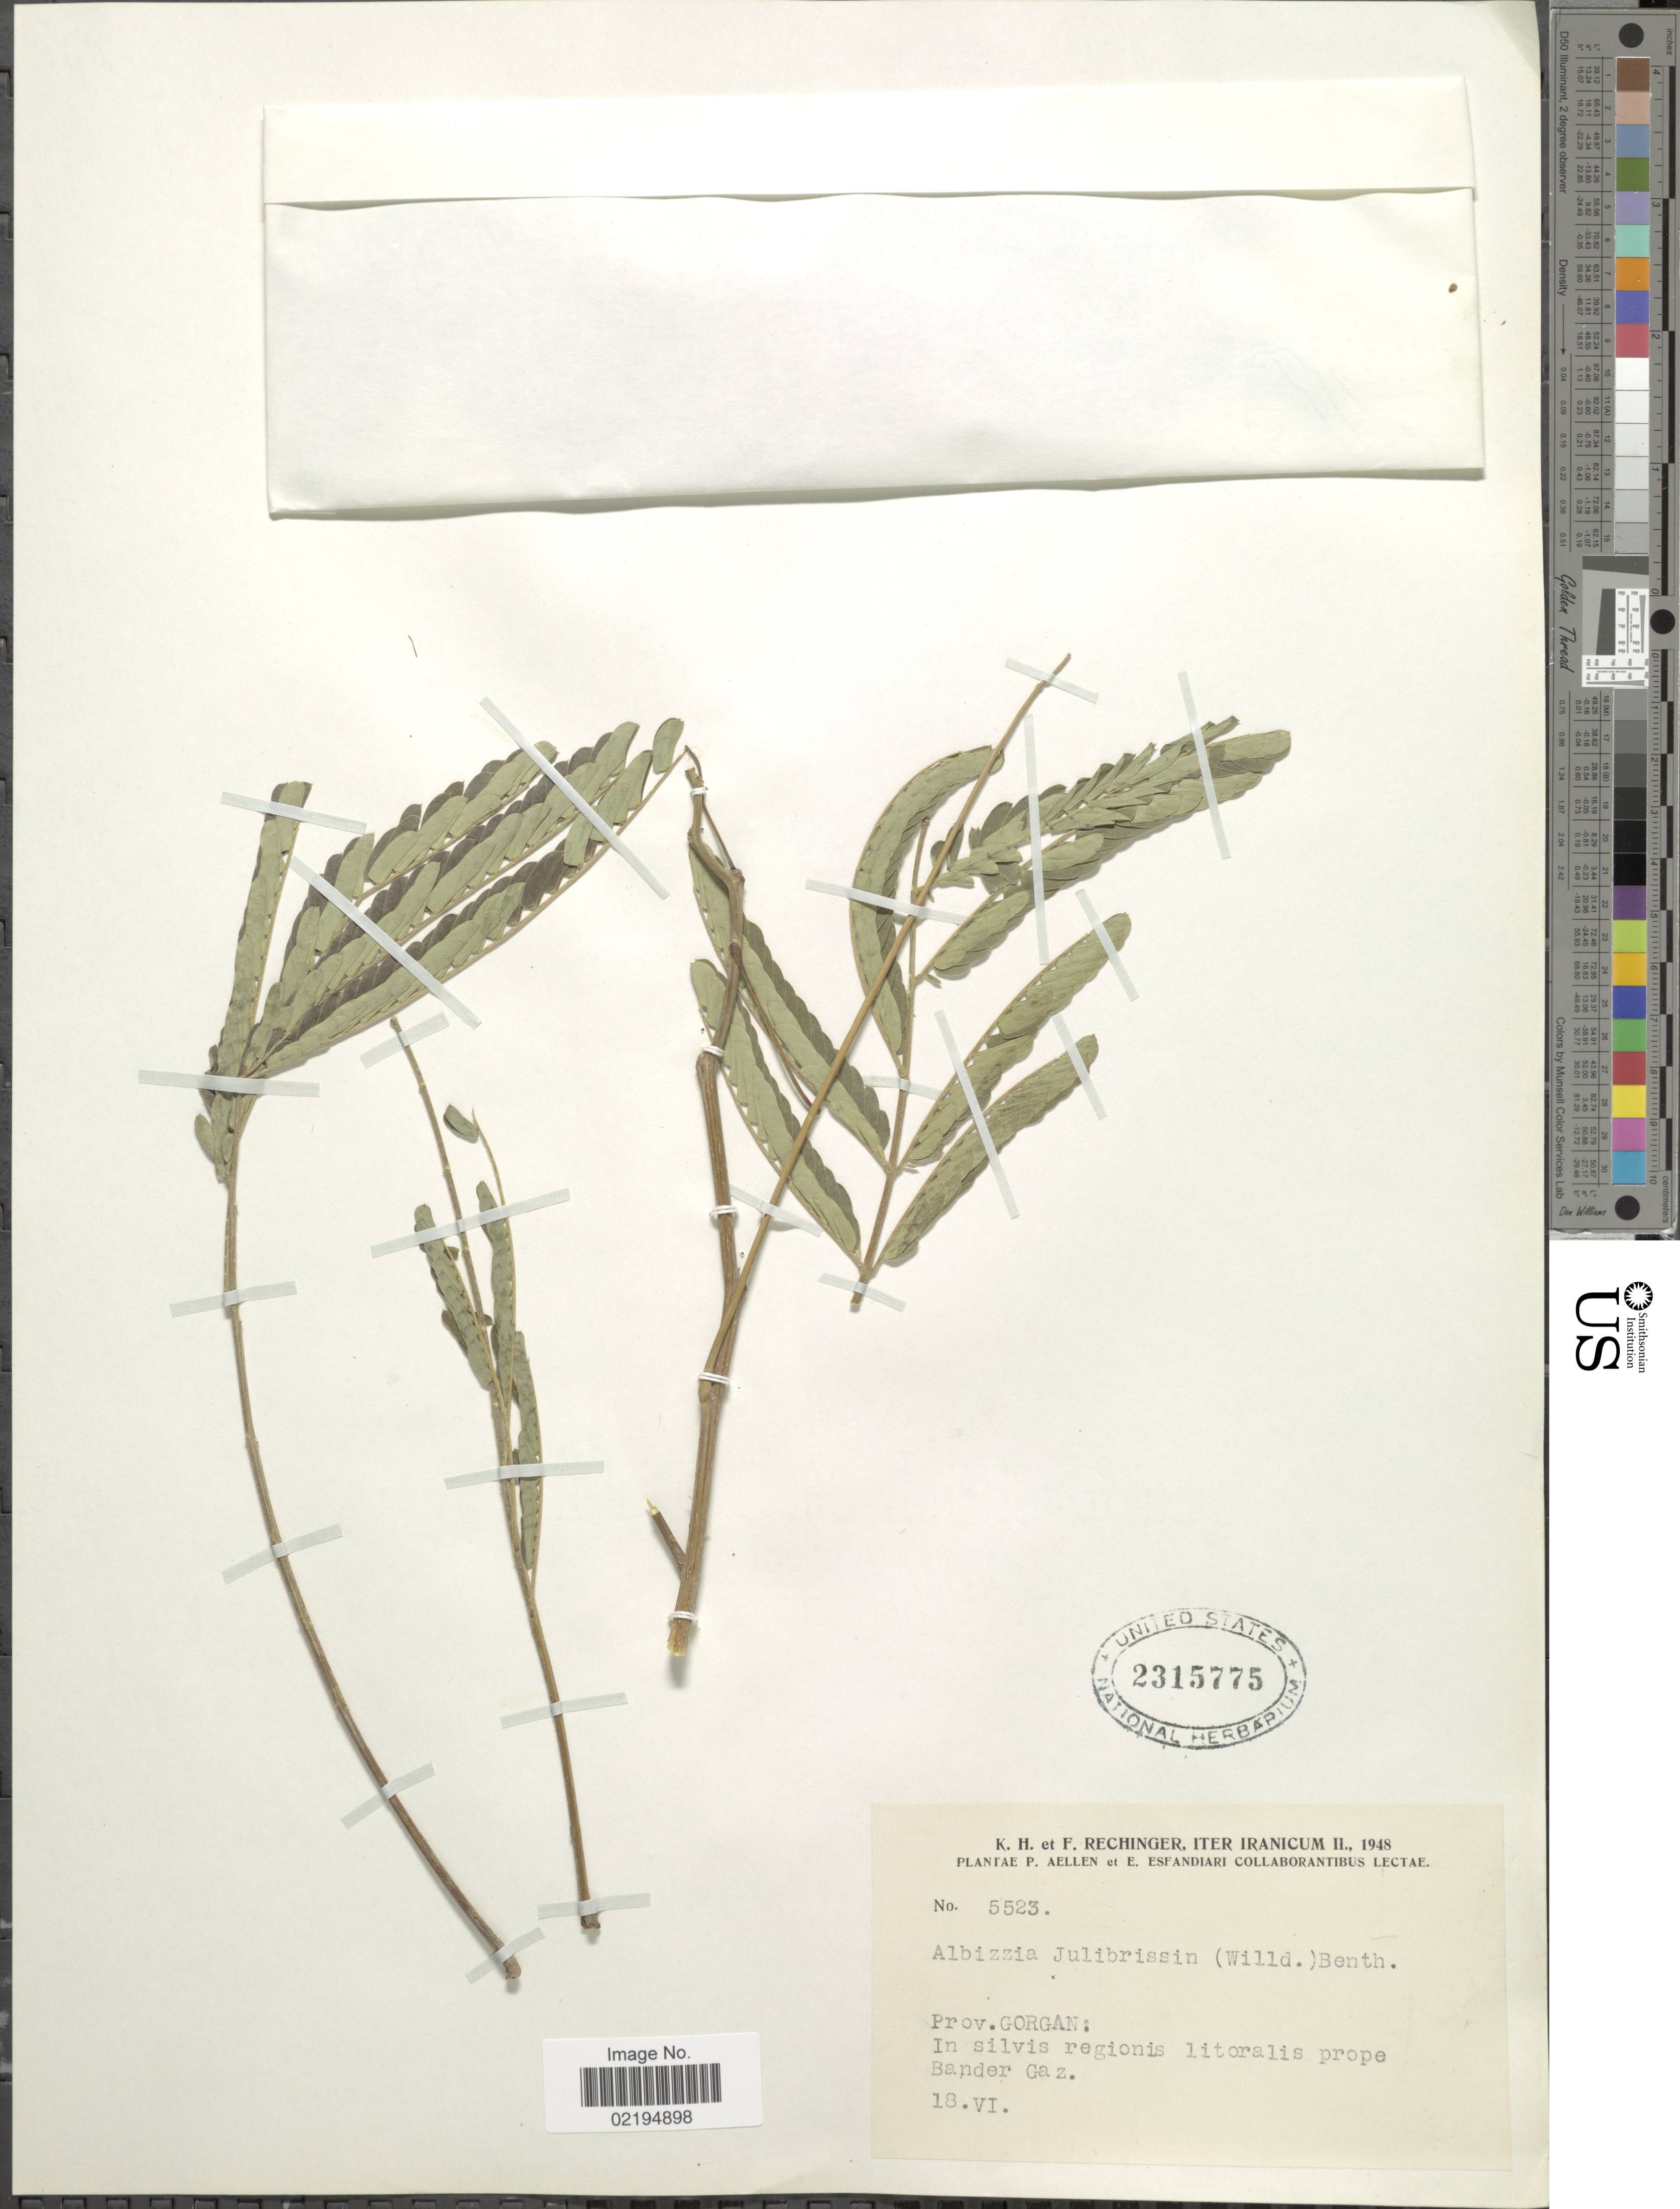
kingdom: Plantae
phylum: Tracheophyta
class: Magnoliopsida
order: Fabales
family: Fabaceae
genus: Albizia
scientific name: Albizia julibrissin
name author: Durazz.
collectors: K. H. Rechinger, F. Rechinger, P. Aellen & E. Esfandiari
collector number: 5523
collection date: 1948-06-18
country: Iran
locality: Iter Iranicum, Prov. Gorgan: in silvis regionis litoralis prope Bander Gaz.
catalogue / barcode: US 2315775